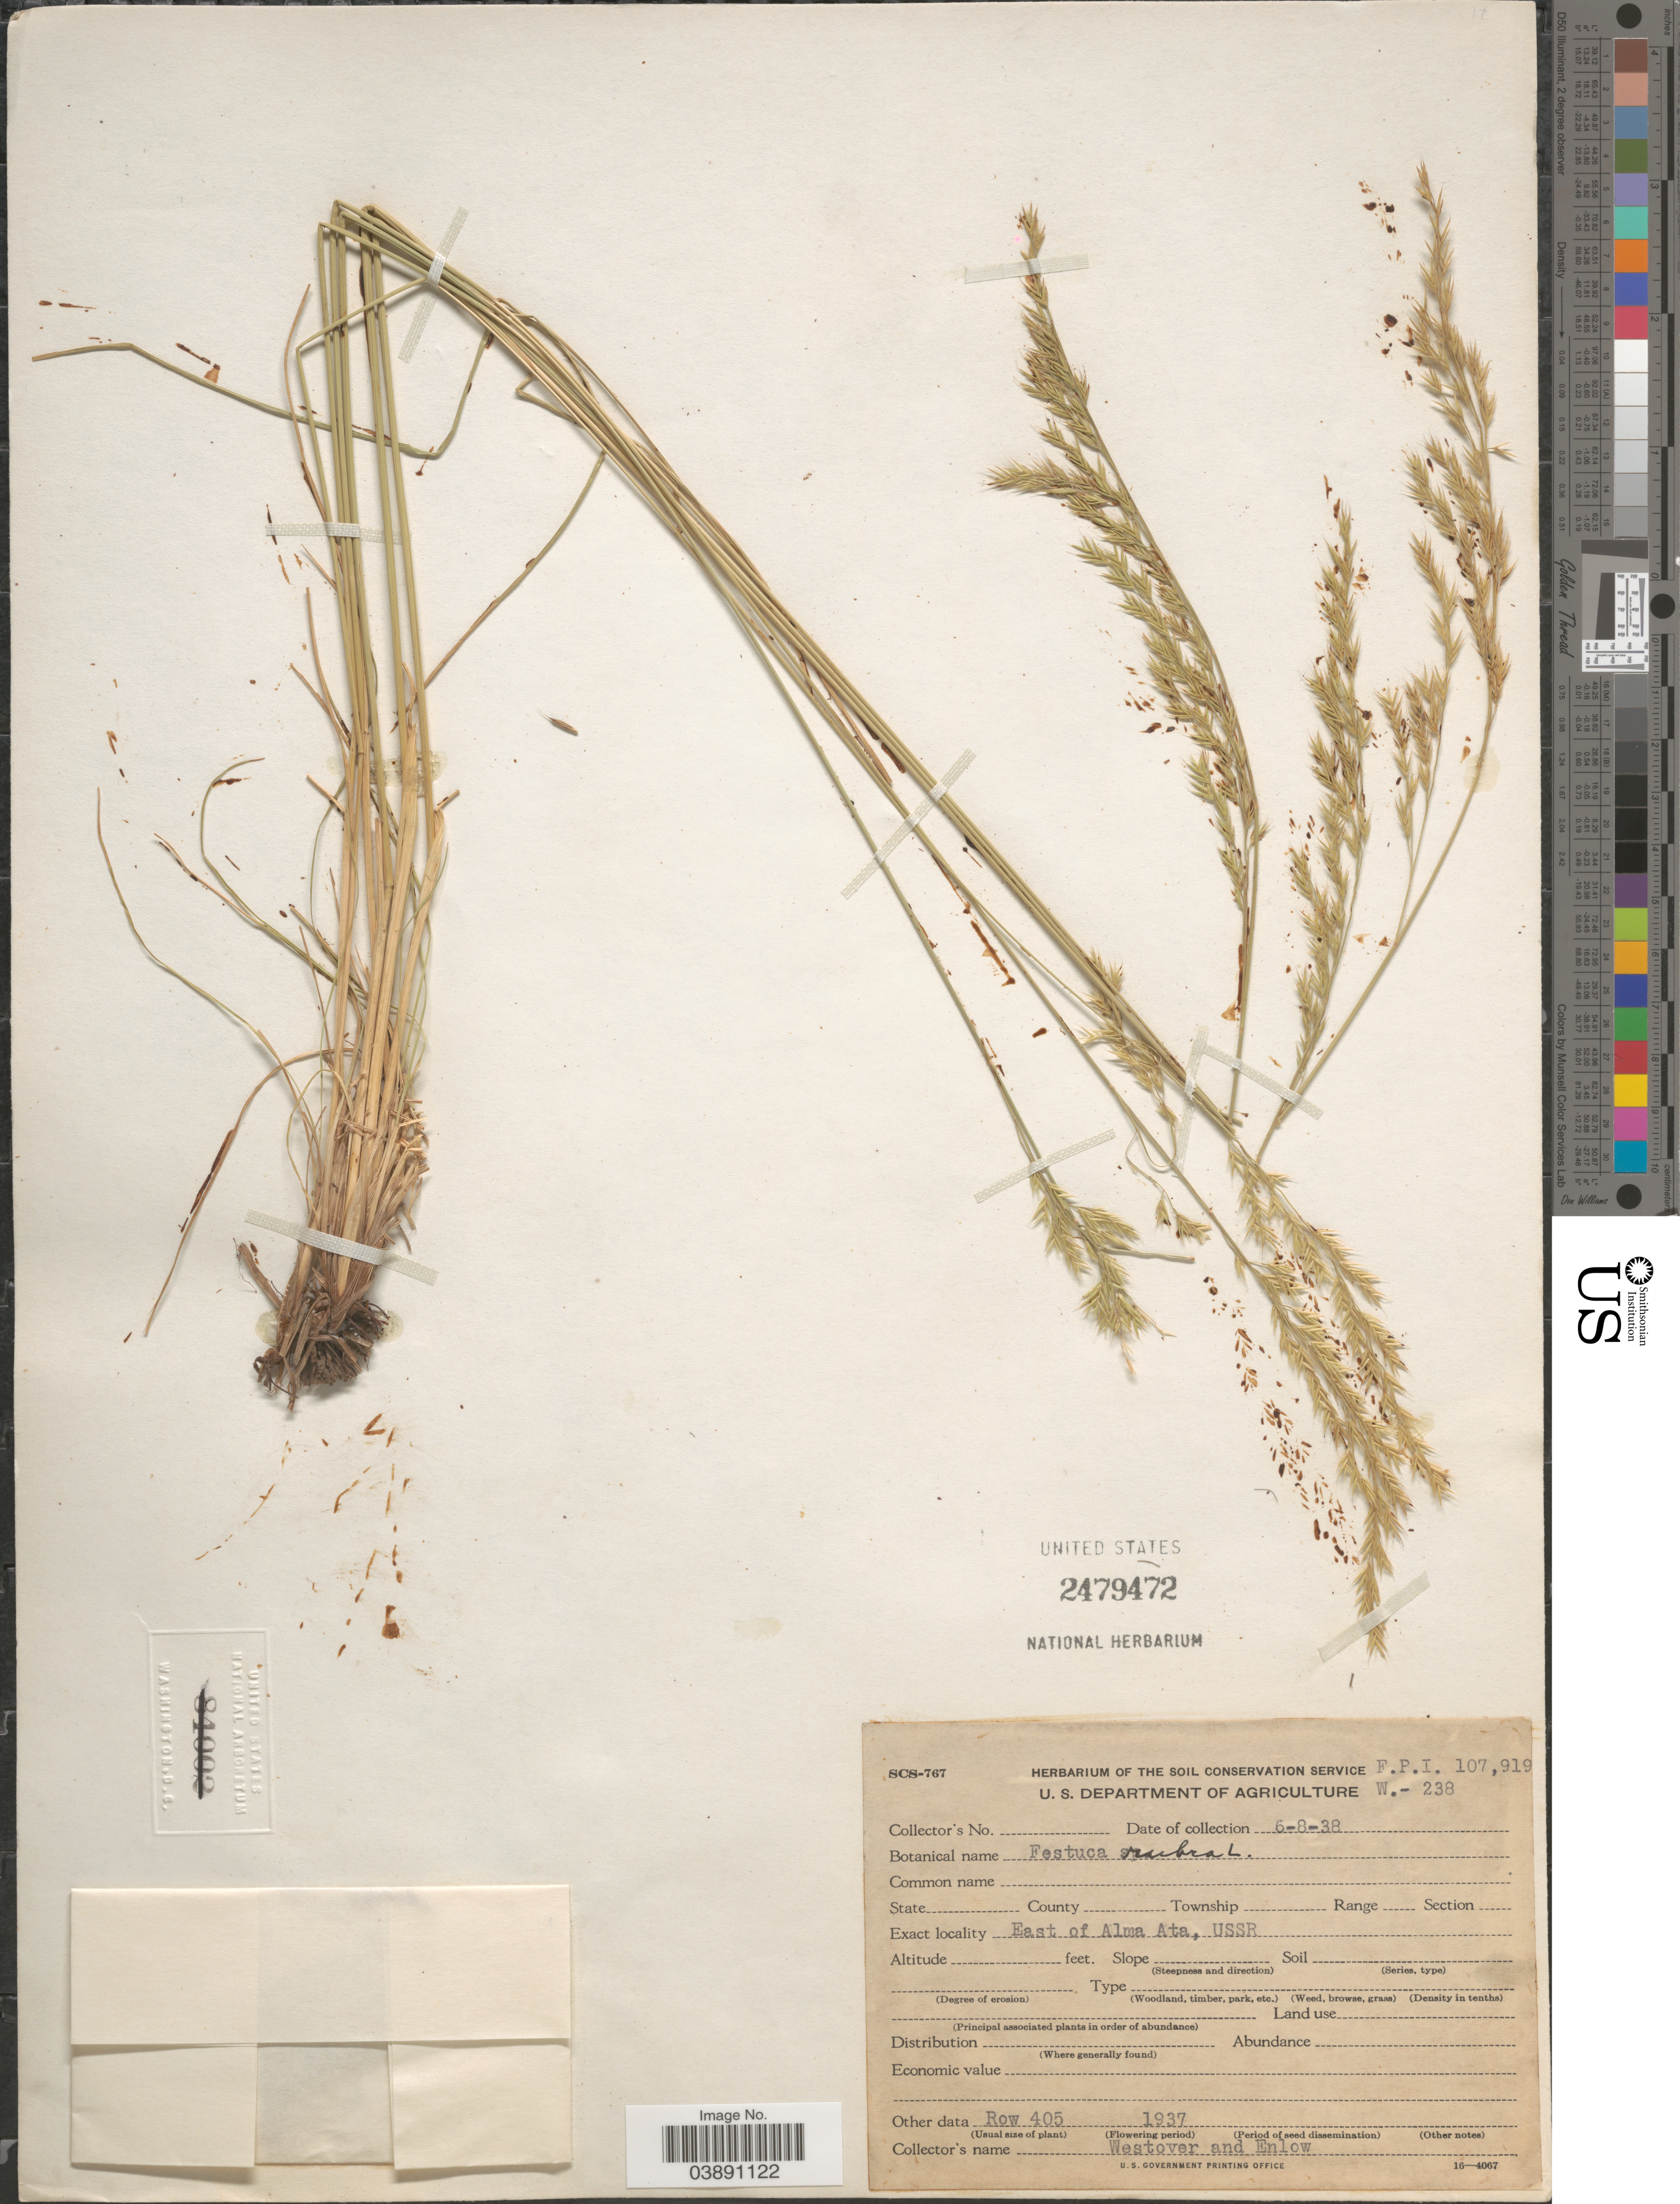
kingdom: Plantae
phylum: Tracheophyta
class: Liliopsida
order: Poales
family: Poaceae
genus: Festuca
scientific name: Festuca rubra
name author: L.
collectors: Westover & Enlow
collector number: F.P.I 107919/W.-238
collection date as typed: Transcribed d/m/y: 6/8/38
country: Kazakhstan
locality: East of Alma Ata, USSR.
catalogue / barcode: US 2479472